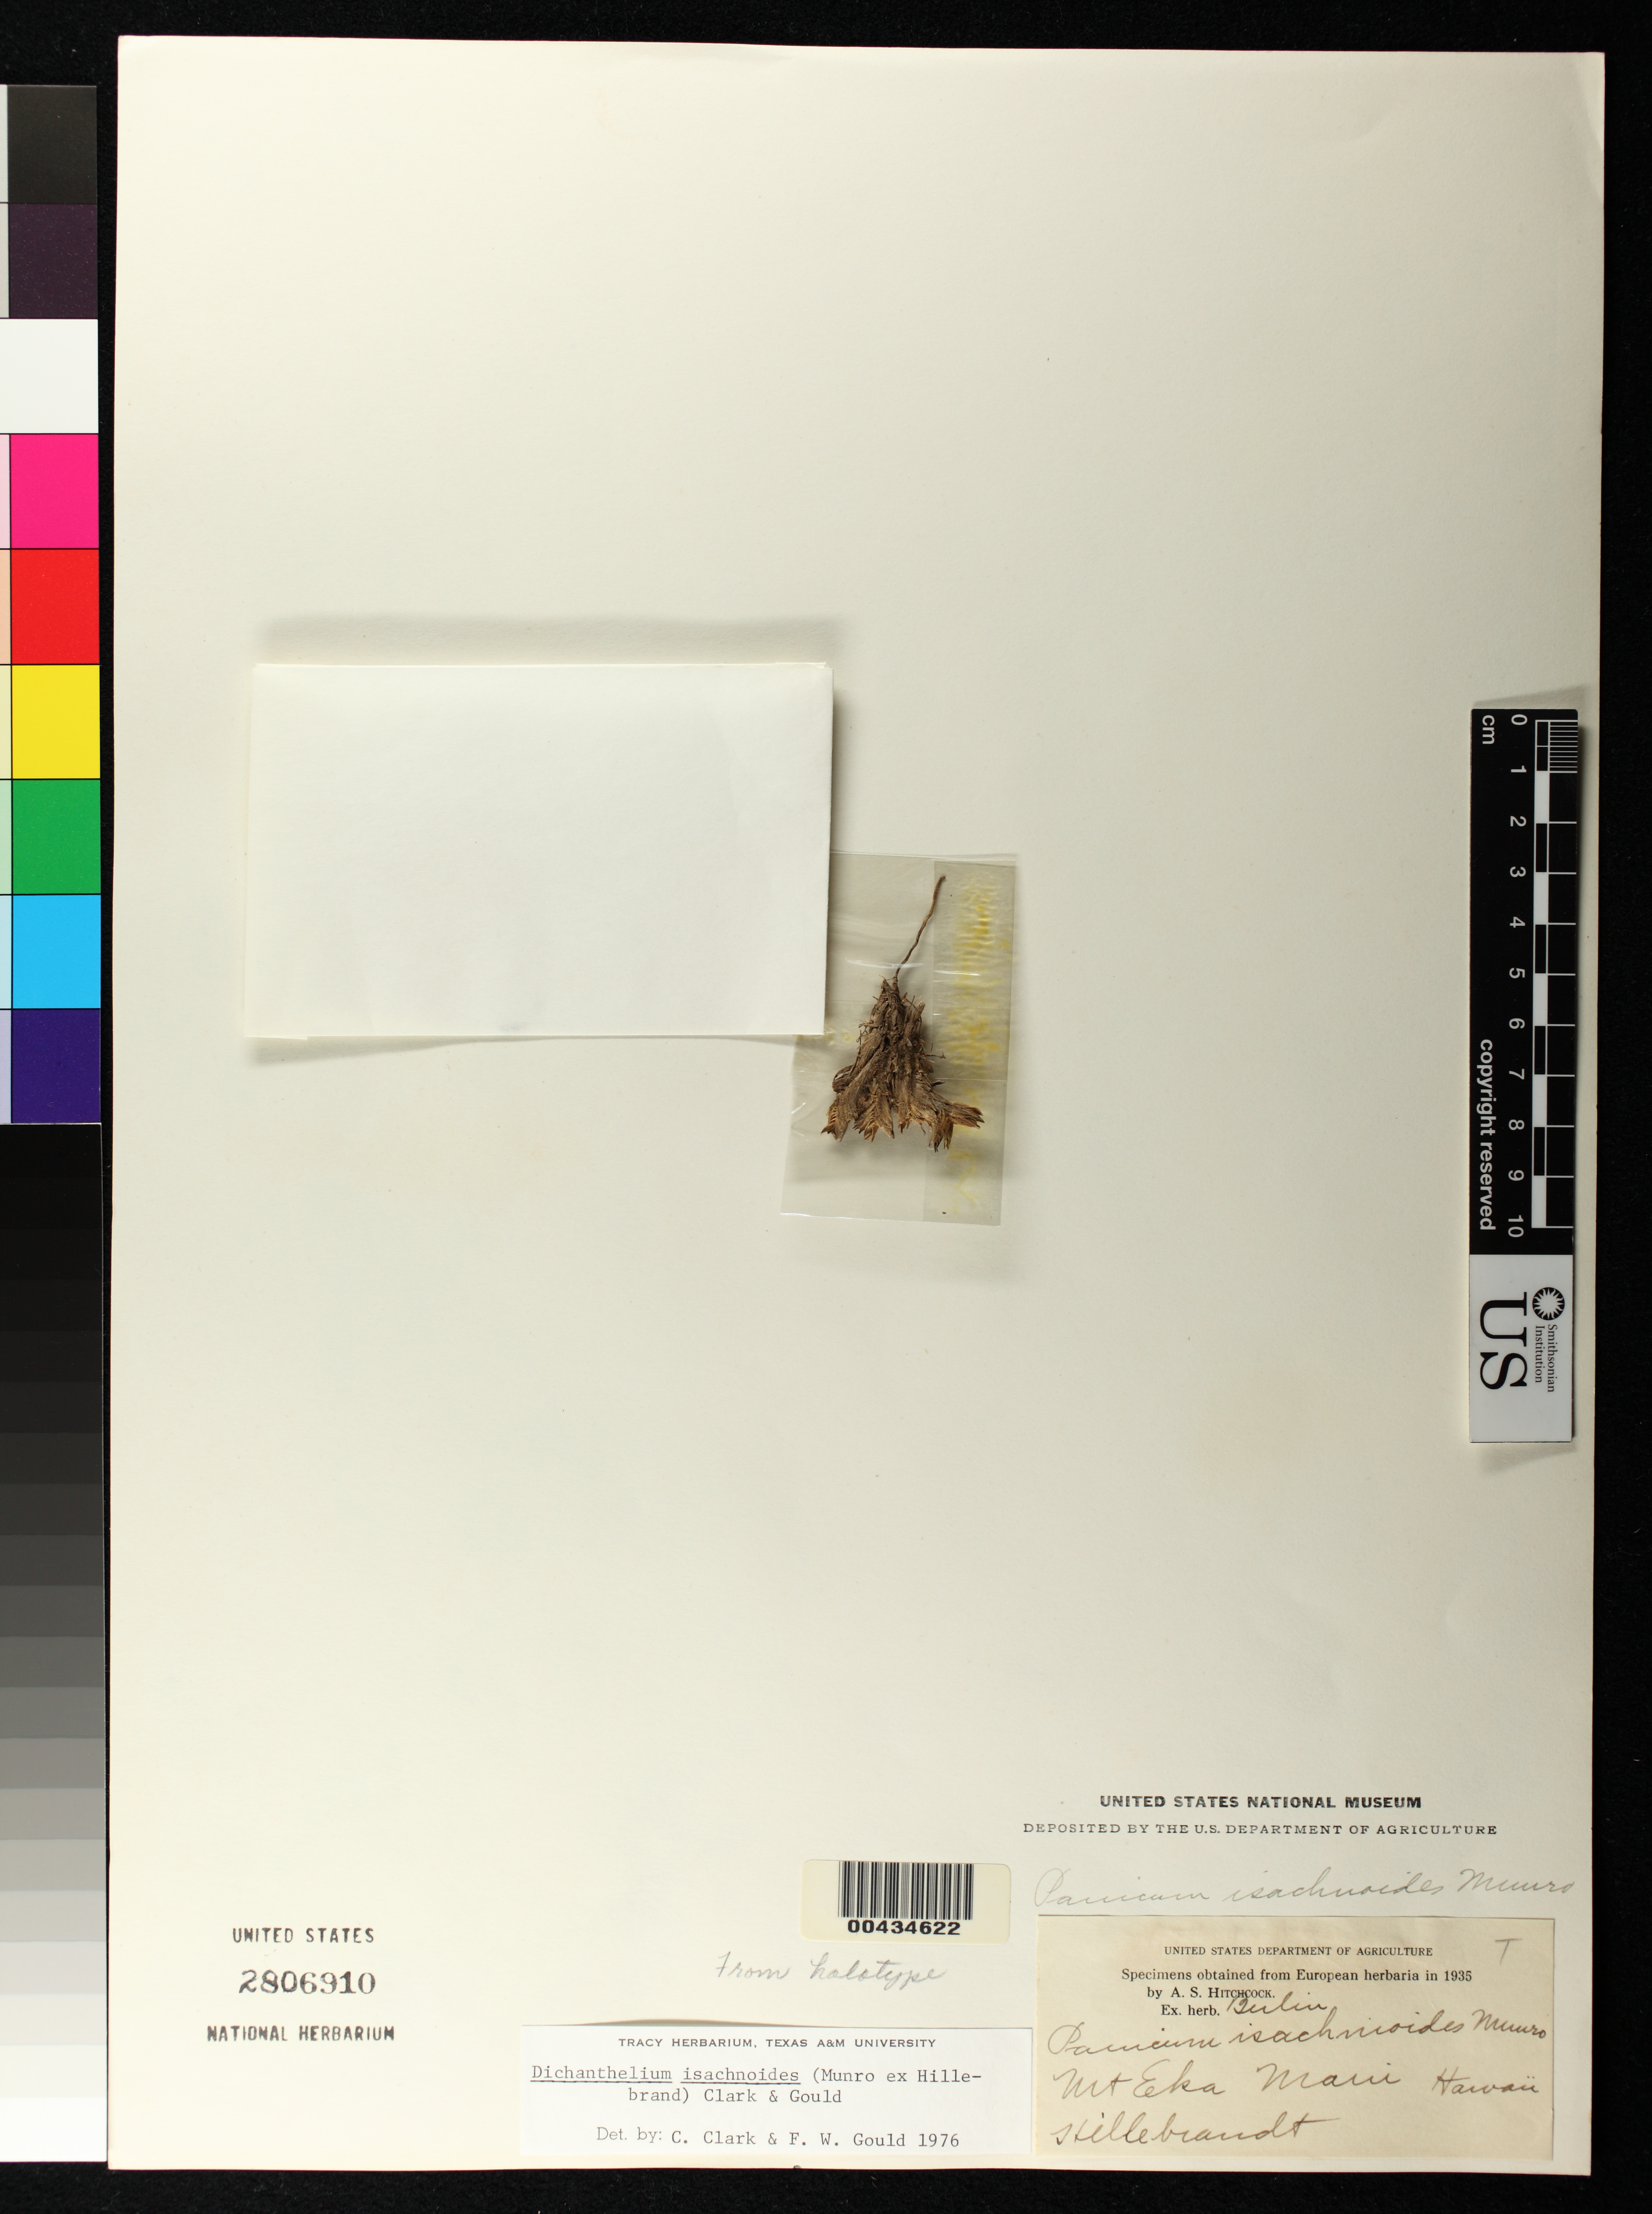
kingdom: Plantae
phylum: Tracheophyta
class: Liliopsida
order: Poales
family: Poaceae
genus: Panicum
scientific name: Panicum isachnoides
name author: Munro ex Hillebr.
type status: Type Collection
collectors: W. Hillebrand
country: United States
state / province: Hawaii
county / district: Maui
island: Maui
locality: Mt. Eka, Maui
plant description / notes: Fragmentary material of type specimen ex herb. Berlin "from holotype", "Hillebrandt" [sic]. Protologue does not explicitly cite any collections: "P. conchoideum, Hbd. in herb. In the same locality as the last two species" [Mt. Eeka, Maui]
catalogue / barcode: US 2806910